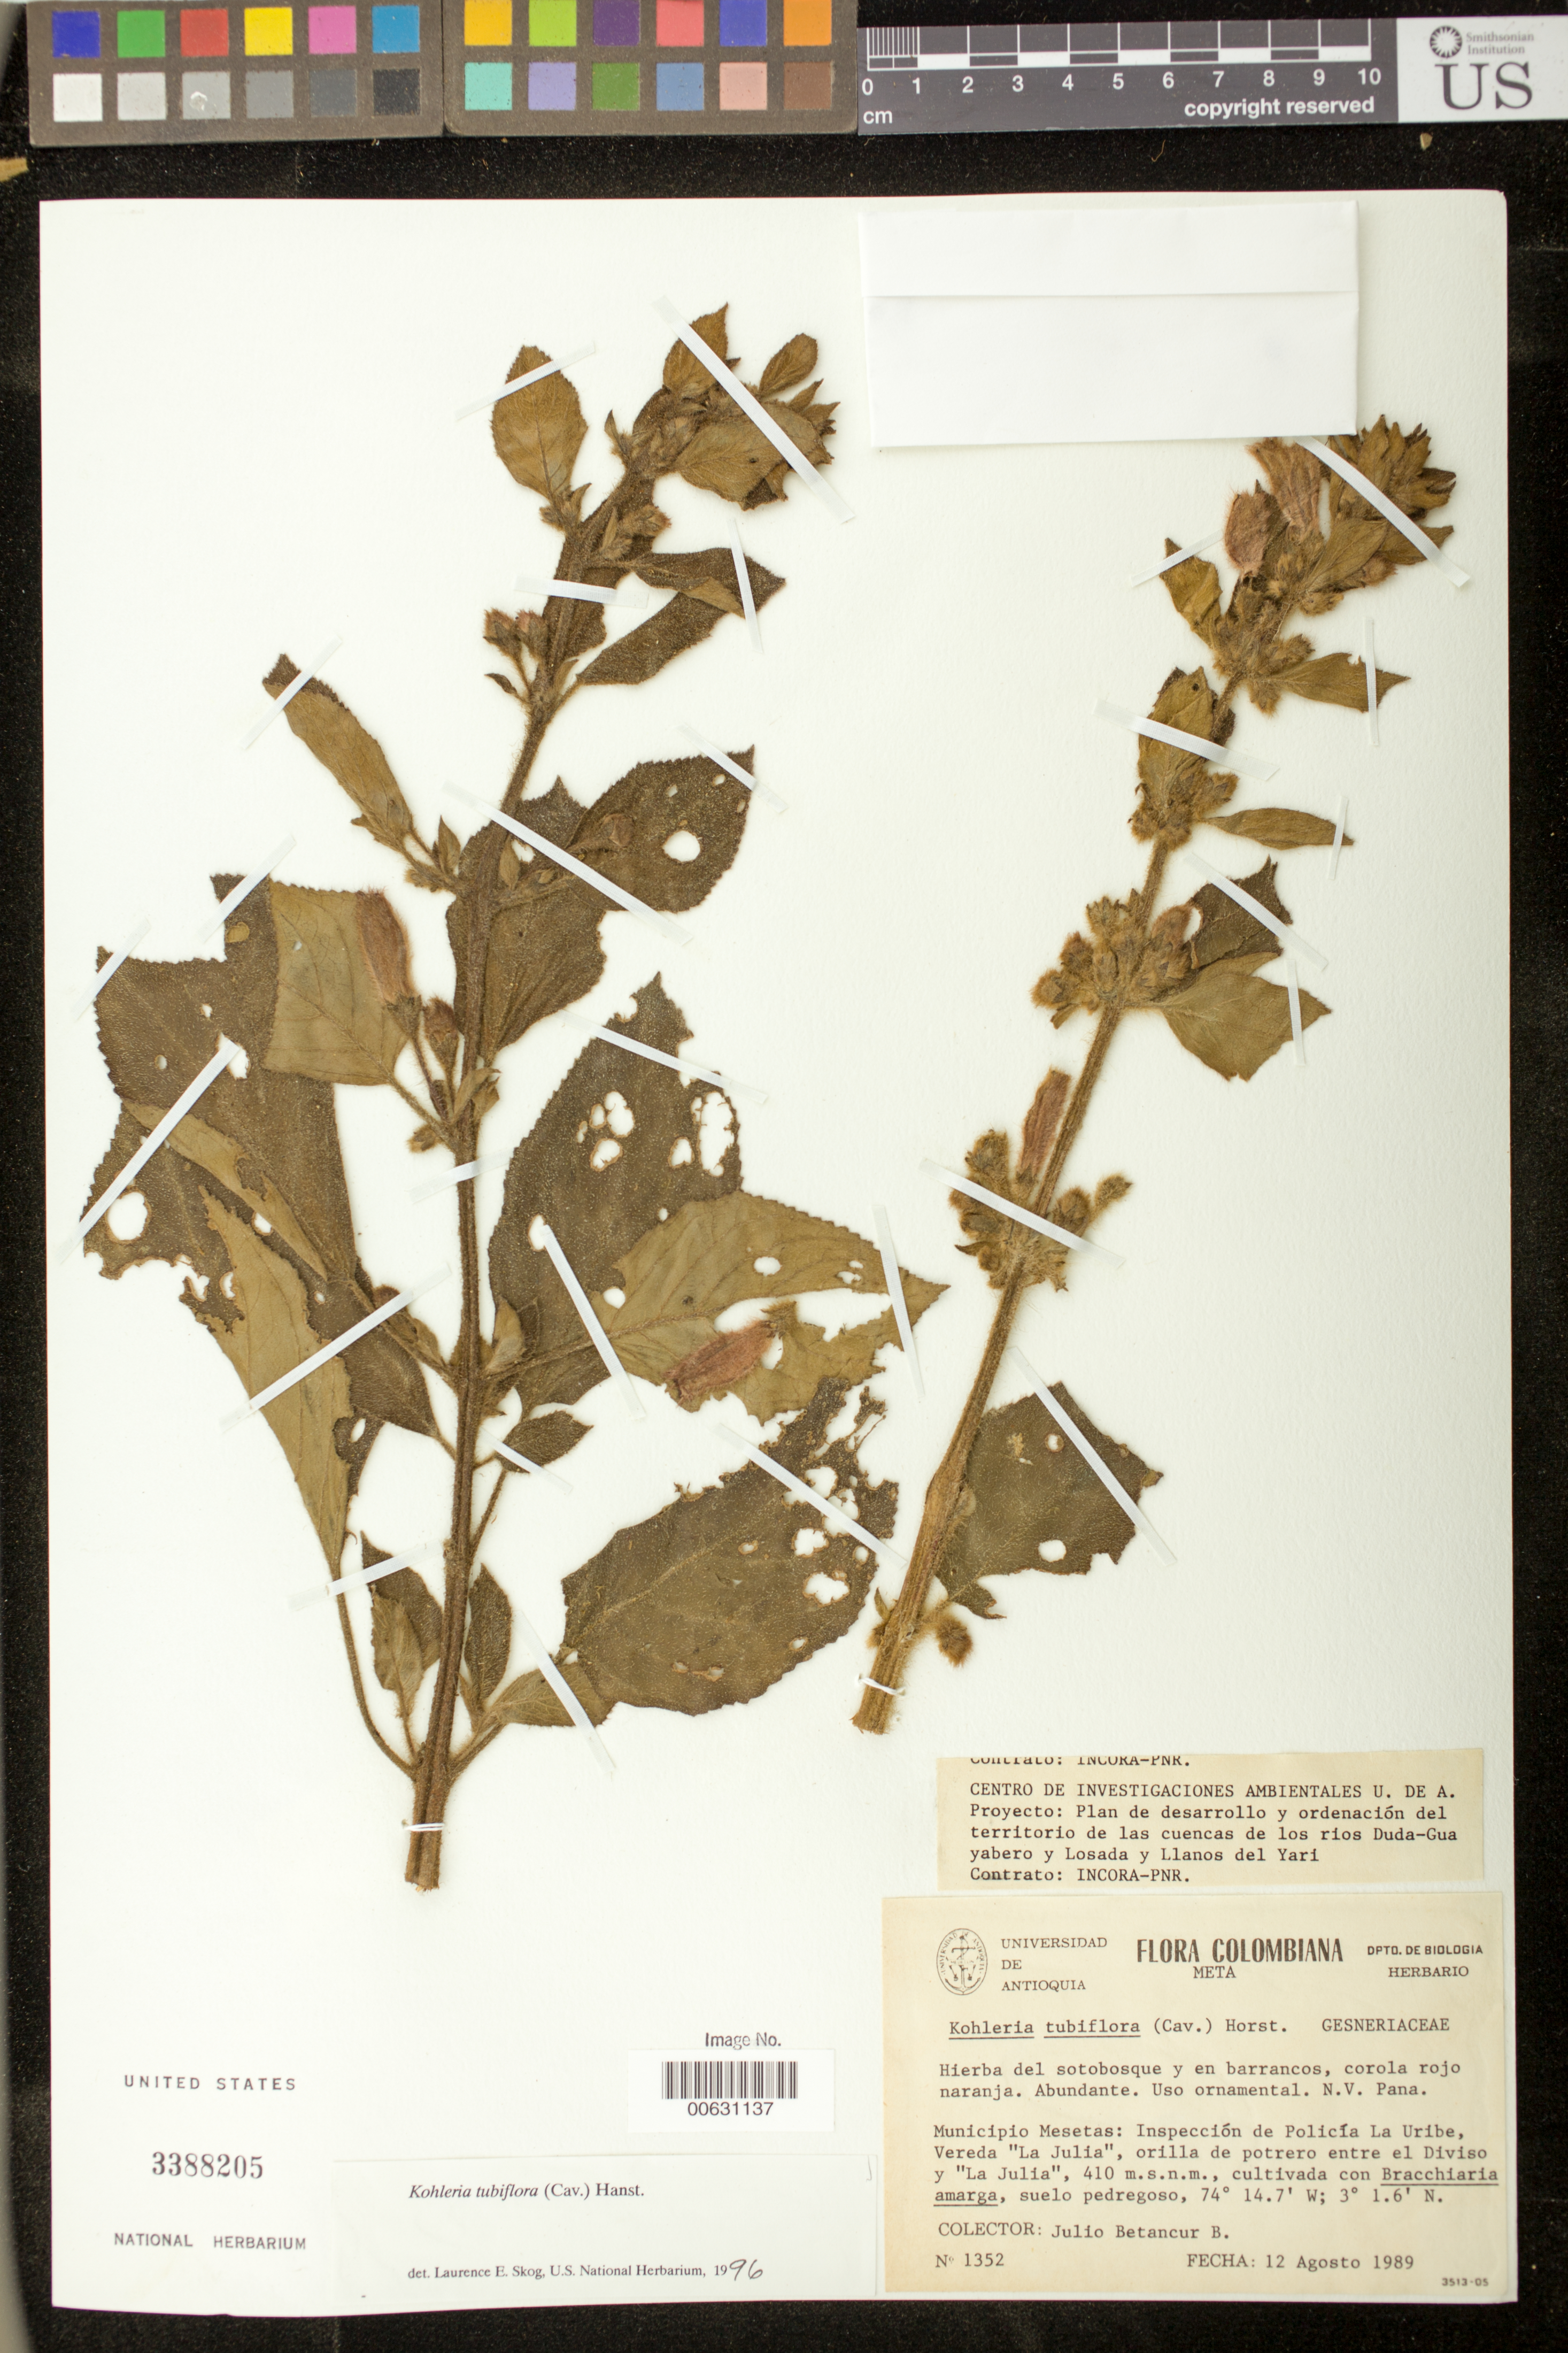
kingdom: Plantae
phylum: Tracheophyta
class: Magnoliopsida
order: Lamiales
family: Gesneriaceae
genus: Kohleria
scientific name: Kohleria tubiflora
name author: (Cav.) Hanst.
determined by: Skog, Laurence E.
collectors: J. C. Betancur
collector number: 1352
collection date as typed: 12 Aug 1989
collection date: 1989-08-12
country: Colombia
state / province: Meta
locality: Mpio. Mesetas: Inspección de Policía La Uribe, vereda "La Julia", orilla de potrero entre el Diviso y "La Julia"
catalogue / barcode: US 3388205